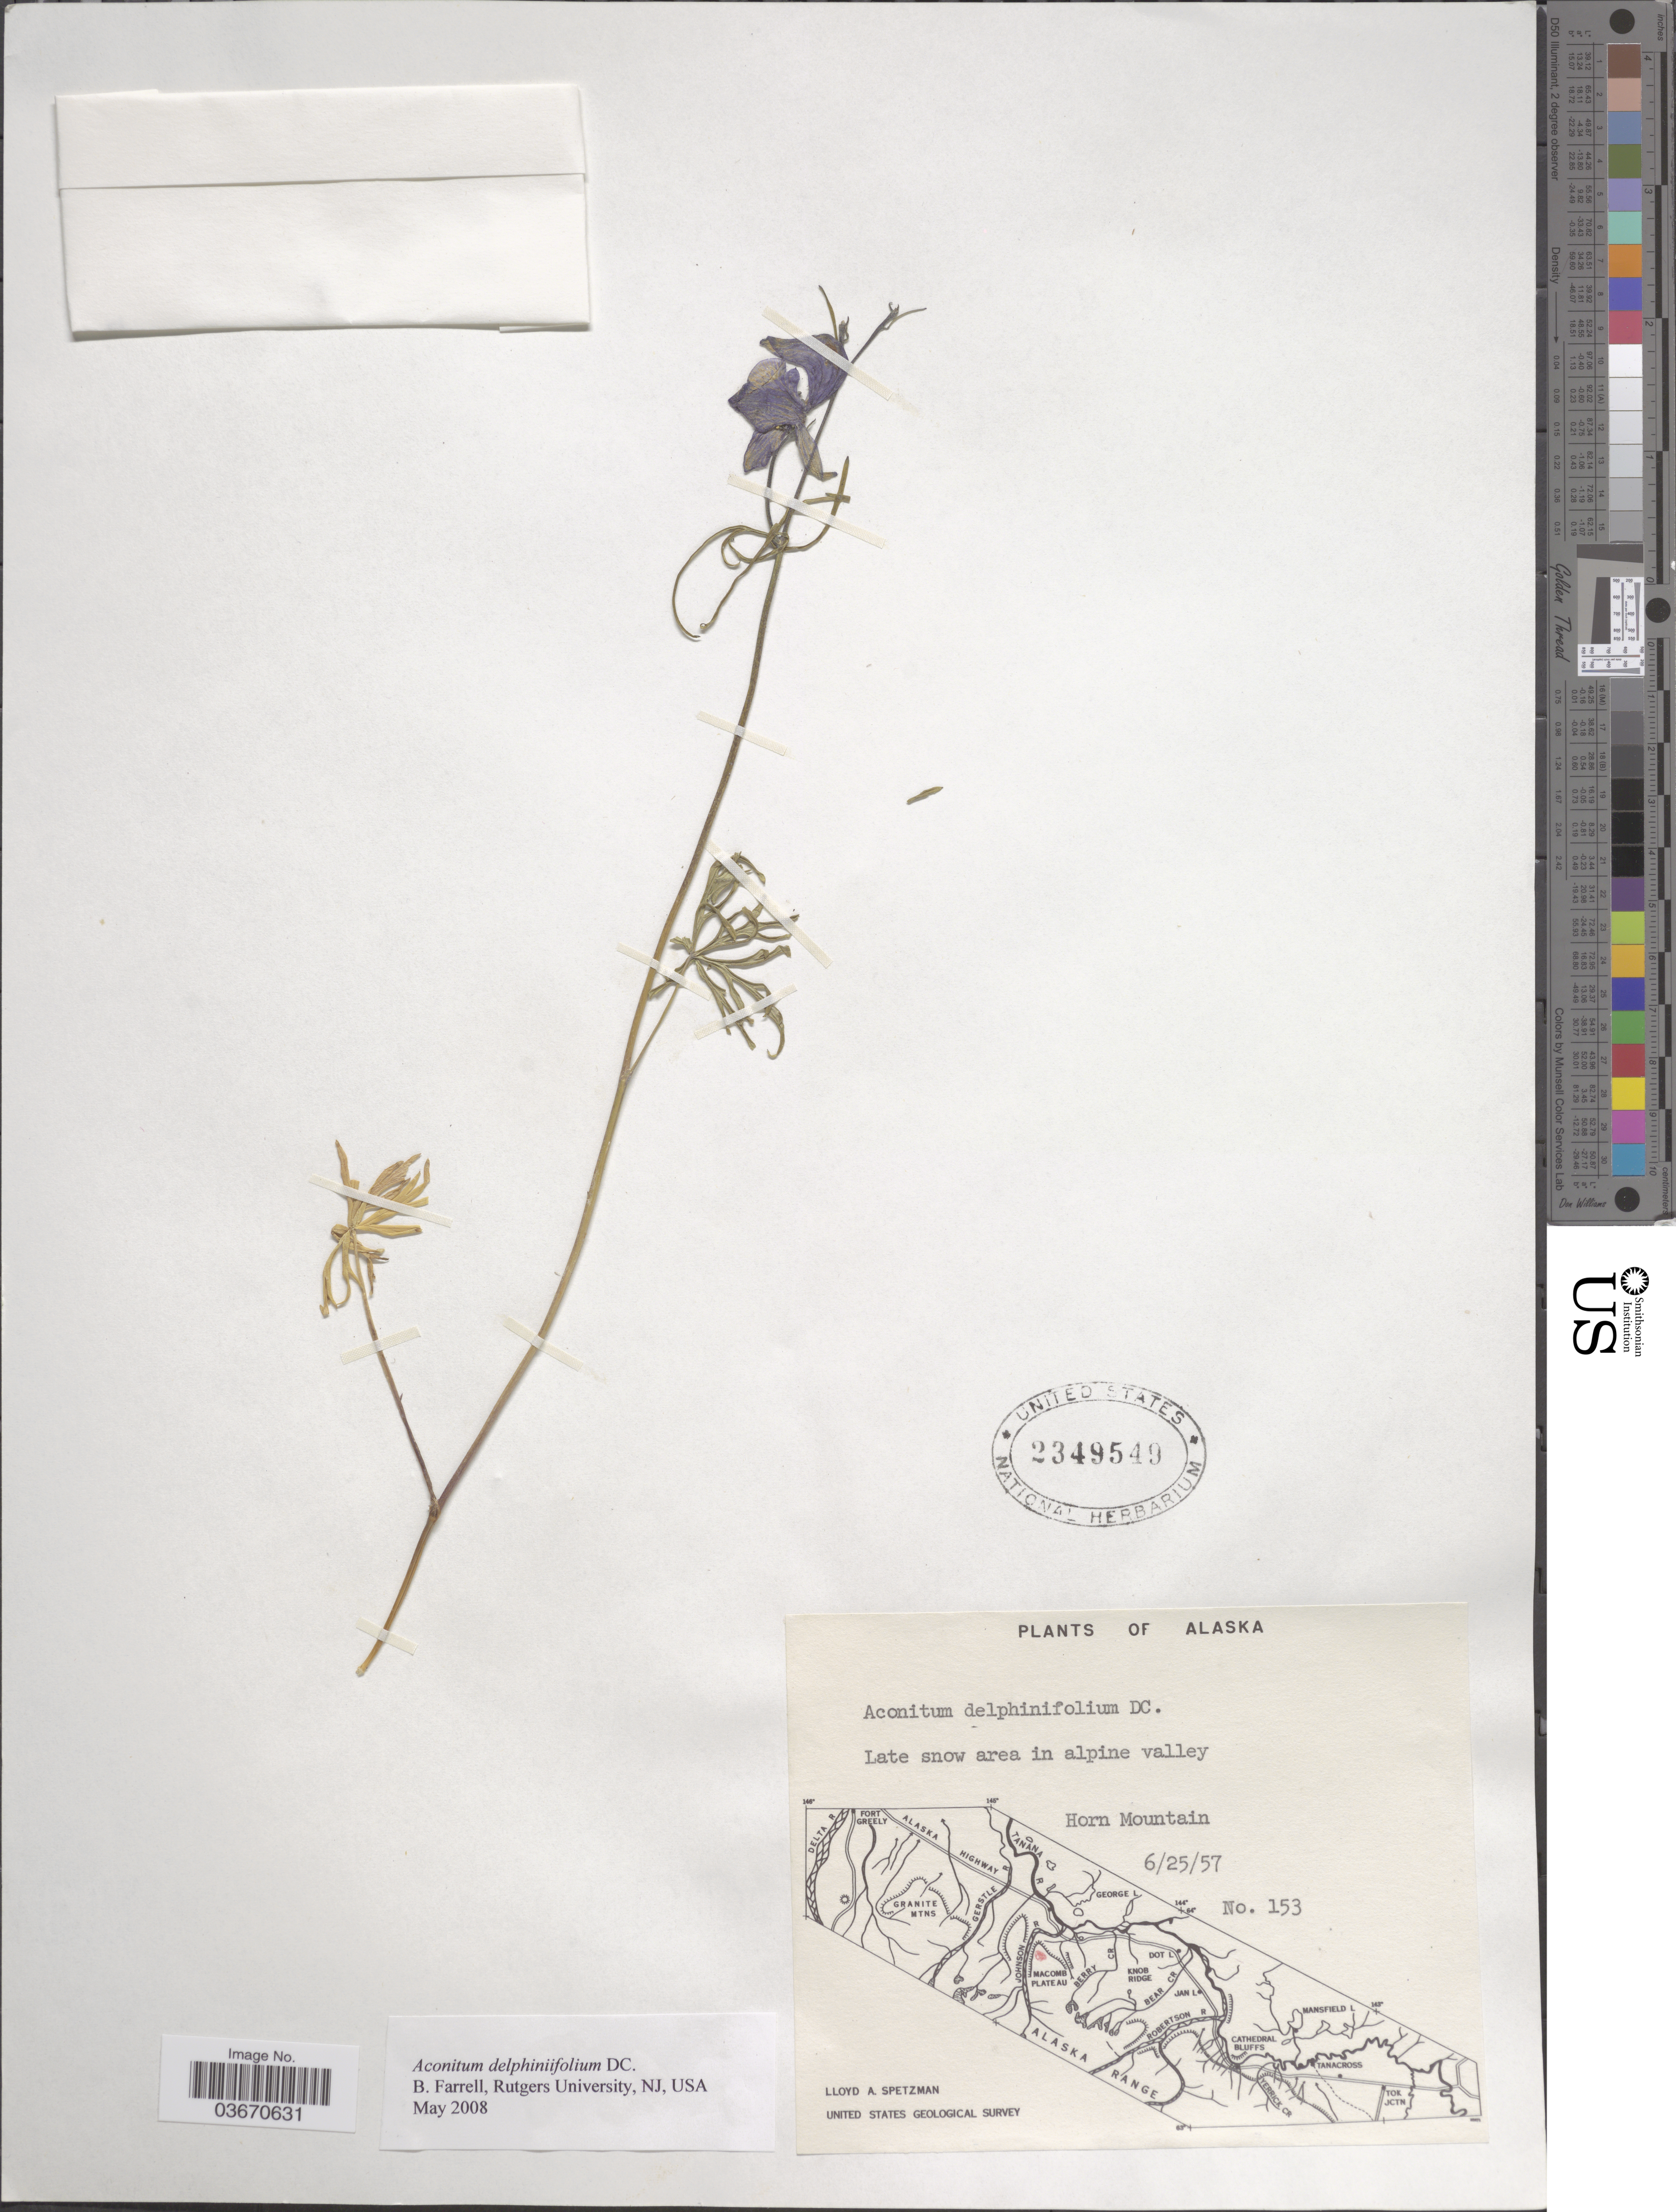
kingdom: Plantae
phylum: Tracheophyta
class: Magnoliopsida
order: Ranunculales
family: Ranunculaceae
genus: Aconitum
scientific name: Aconitum delphinifolium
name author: DC.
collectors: L. Spetzman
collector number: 153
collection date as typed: Transcribed d/m/y: 25/6/57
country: United States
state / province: Alaska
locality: Horn Mountain.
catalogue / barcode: US 2349549